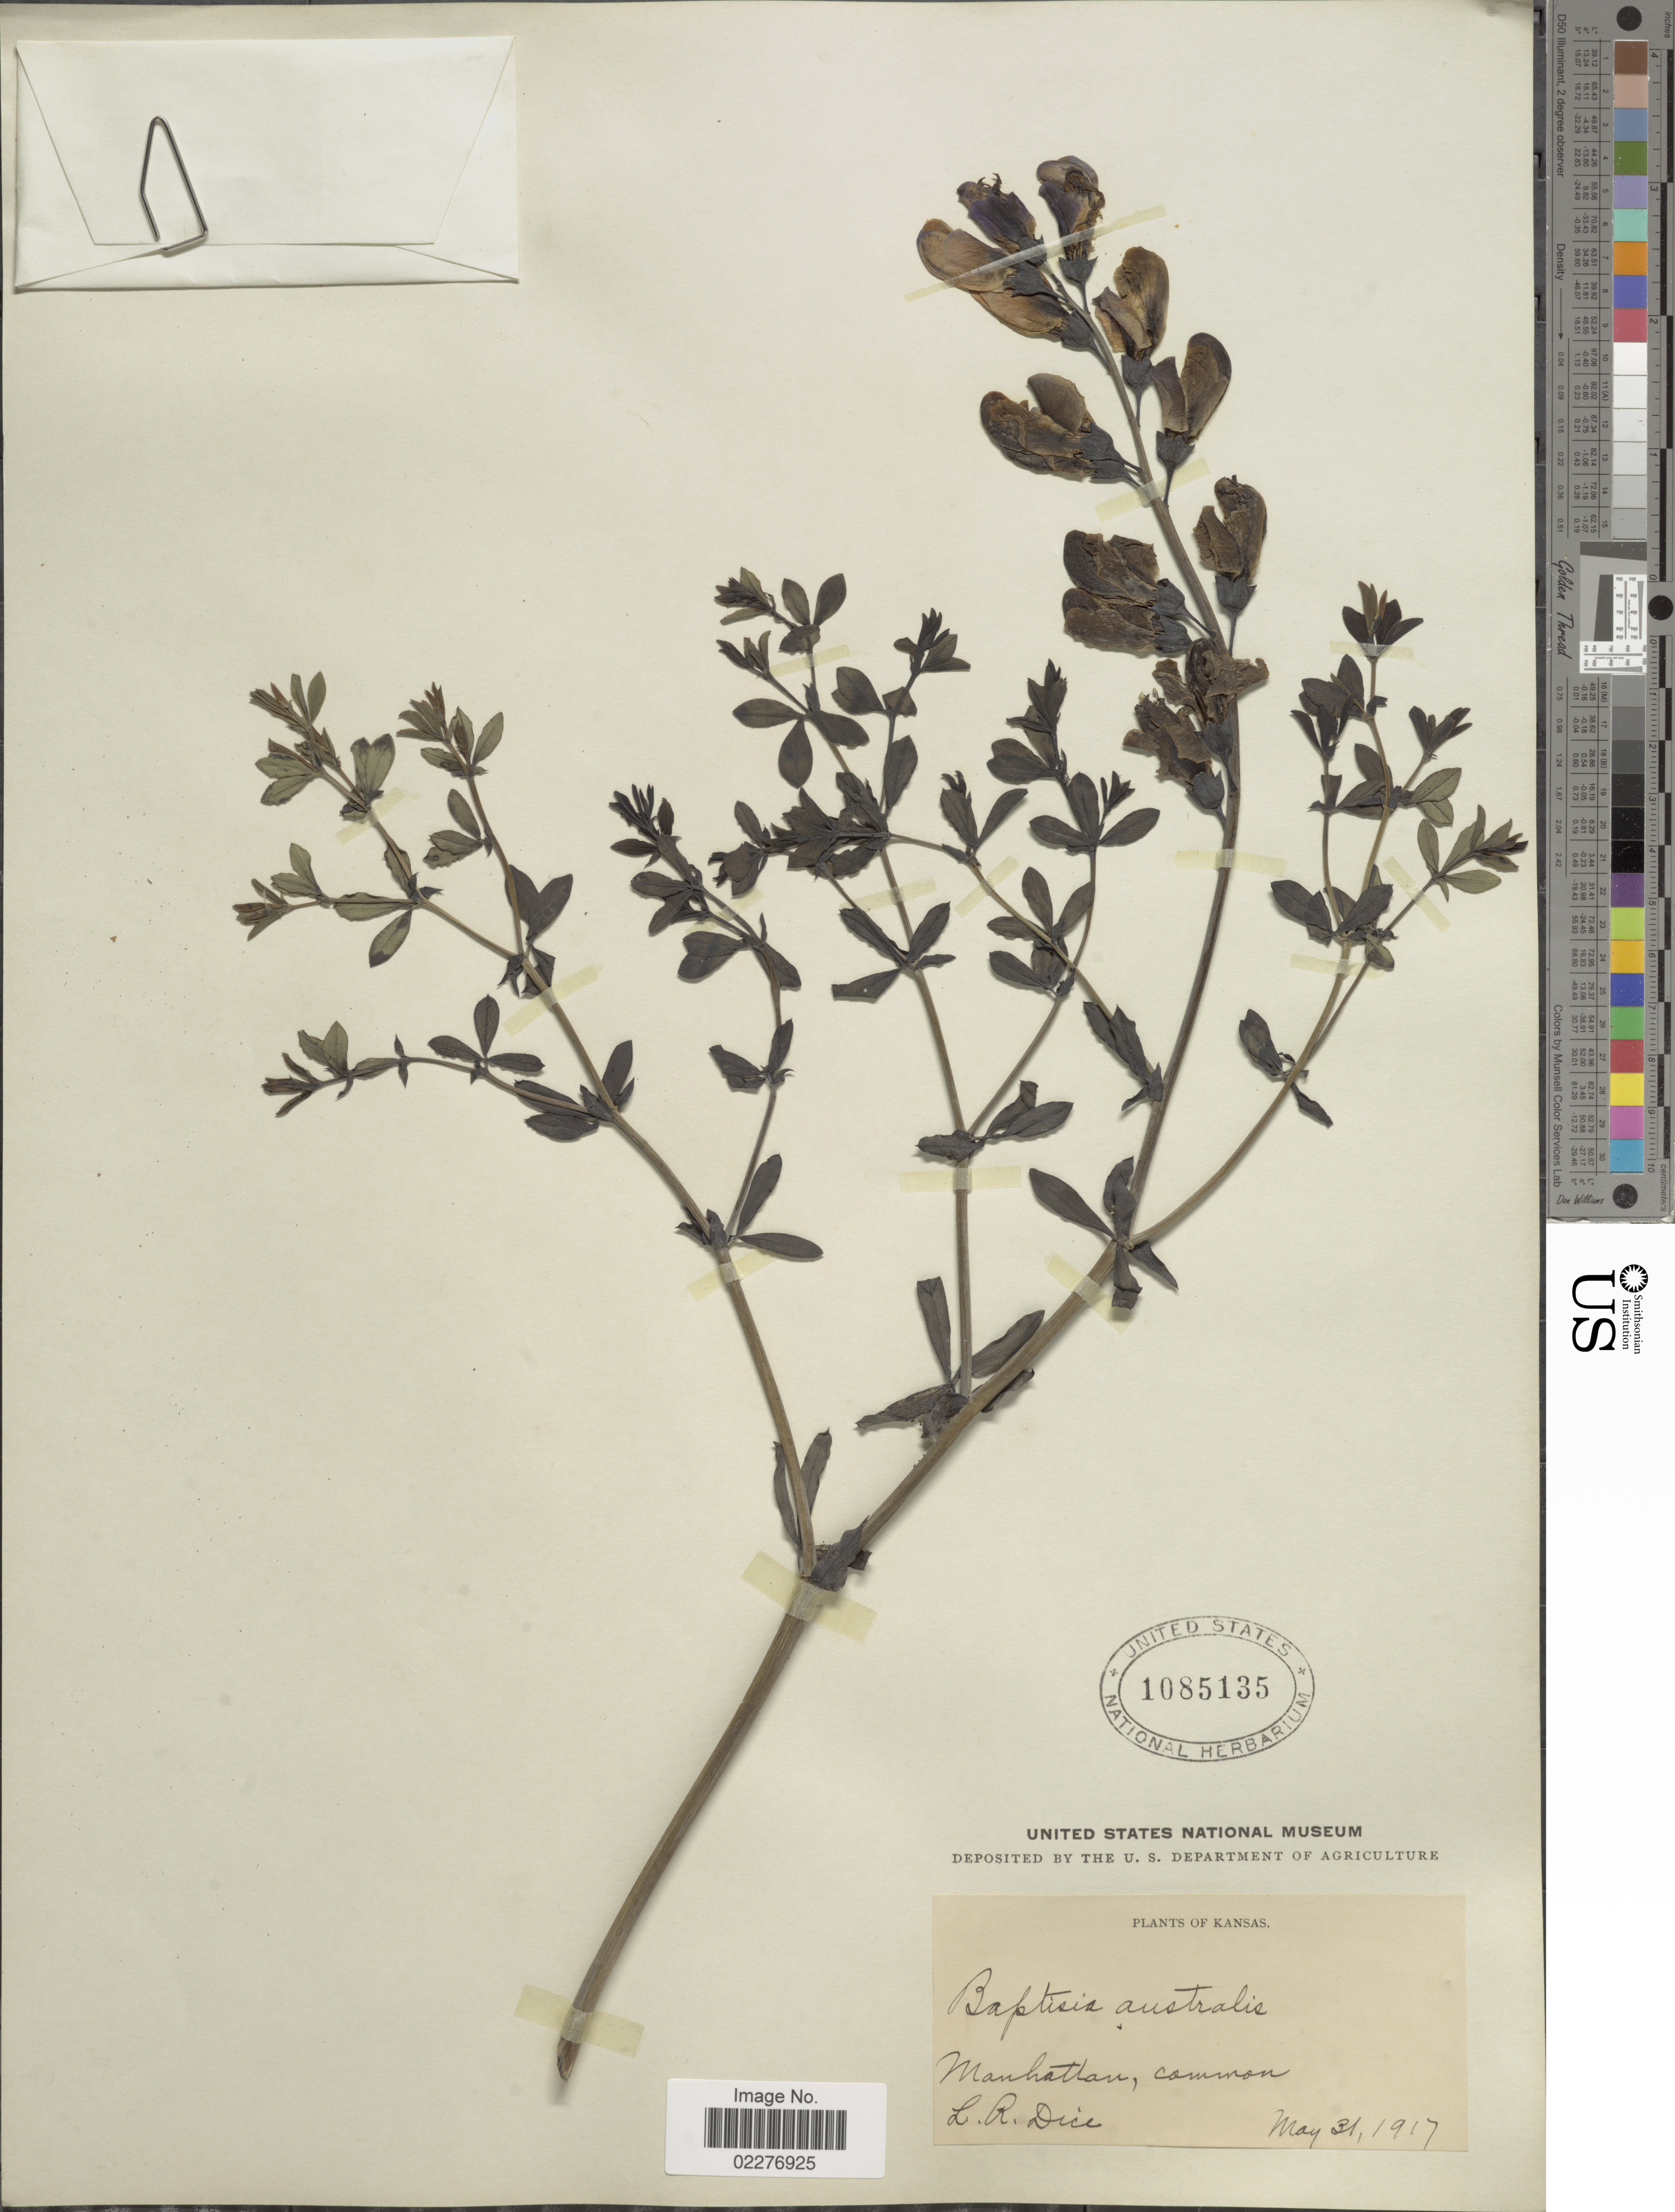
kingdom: Plantae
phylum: Tracheophyta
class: Magnoliopsida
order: Fabales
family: Fabaceae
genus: Baptisia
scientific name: Baptisia minor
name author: Lehm.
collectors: L. Dice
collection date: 1917-05-31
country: United States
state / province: Kansas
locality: Manhattan, common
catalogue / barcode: US 1085135